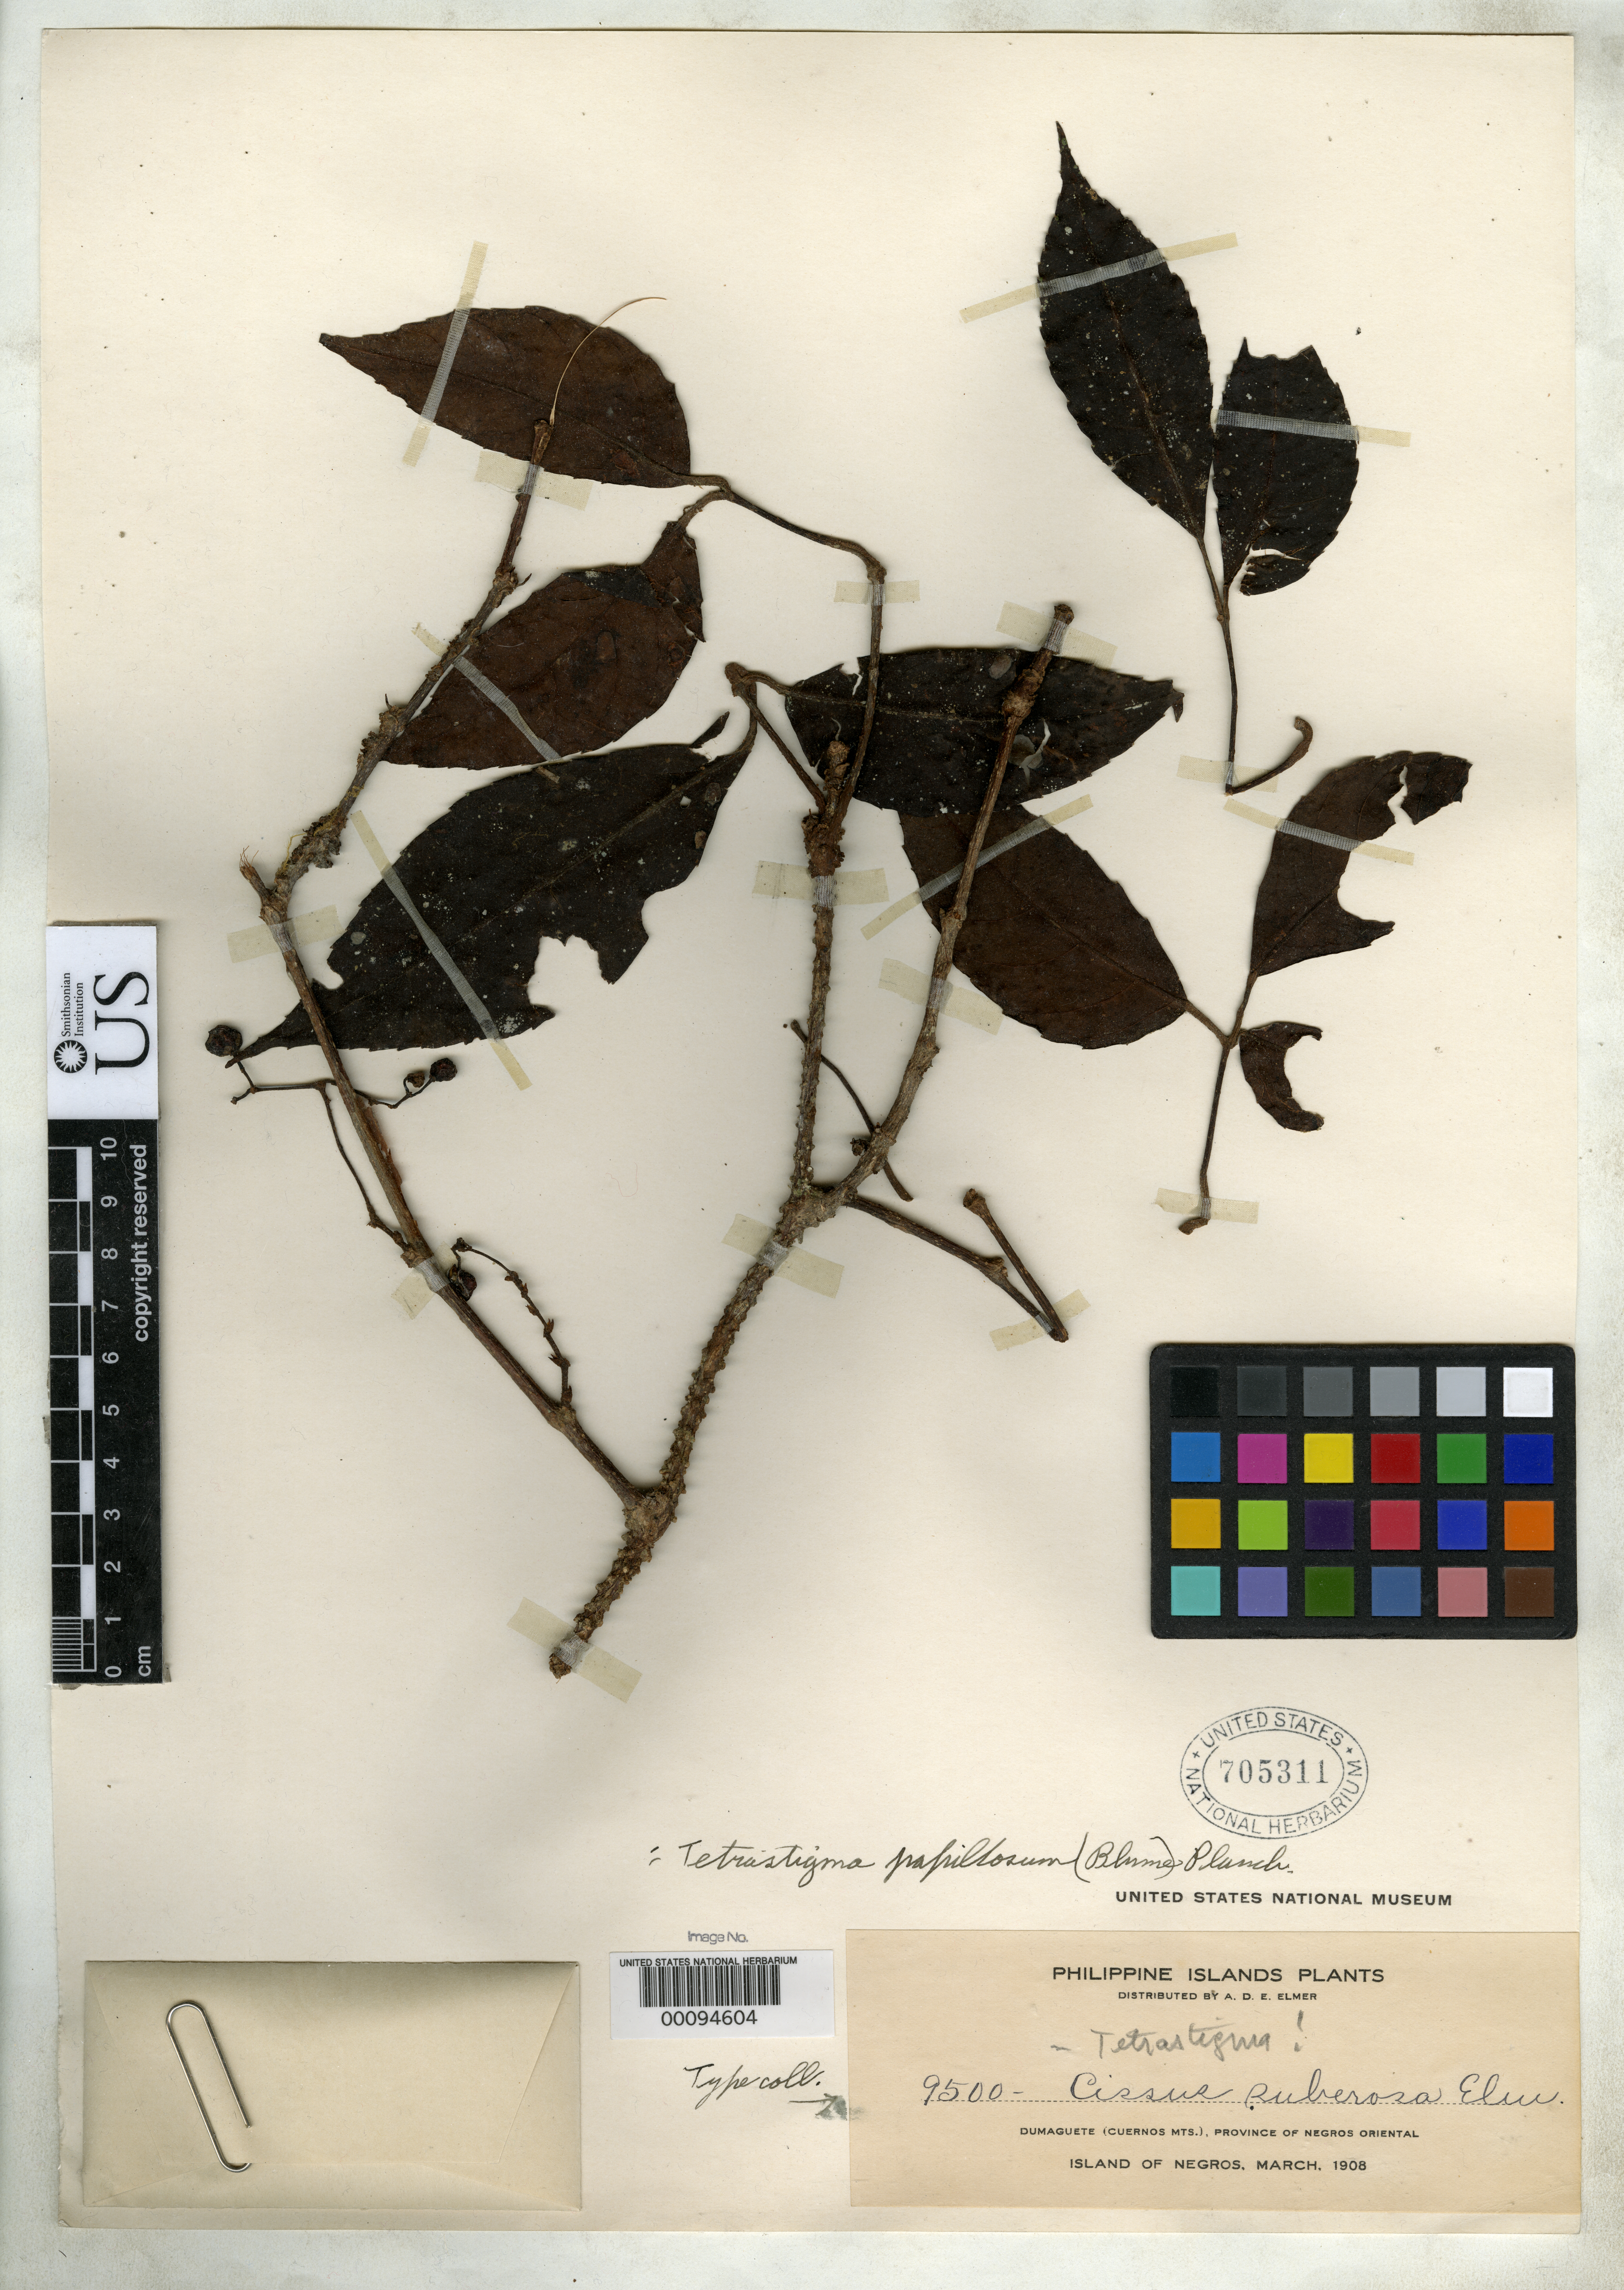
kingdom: Plantae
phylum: Tracheophyta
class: Magnoliopsida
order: Vitales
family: Vitaceae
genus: Cissus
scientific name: Cissus suberosum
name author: Elmer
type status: Isotype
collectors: A. D. E. Elmer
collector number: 9500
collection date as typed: Mar 1908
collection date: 1908-03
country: Philippines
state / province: Central Visayas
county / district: Negros Oriental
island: Negros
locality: Dumaguete, Cuernos Mtns.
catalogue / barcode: US 705311